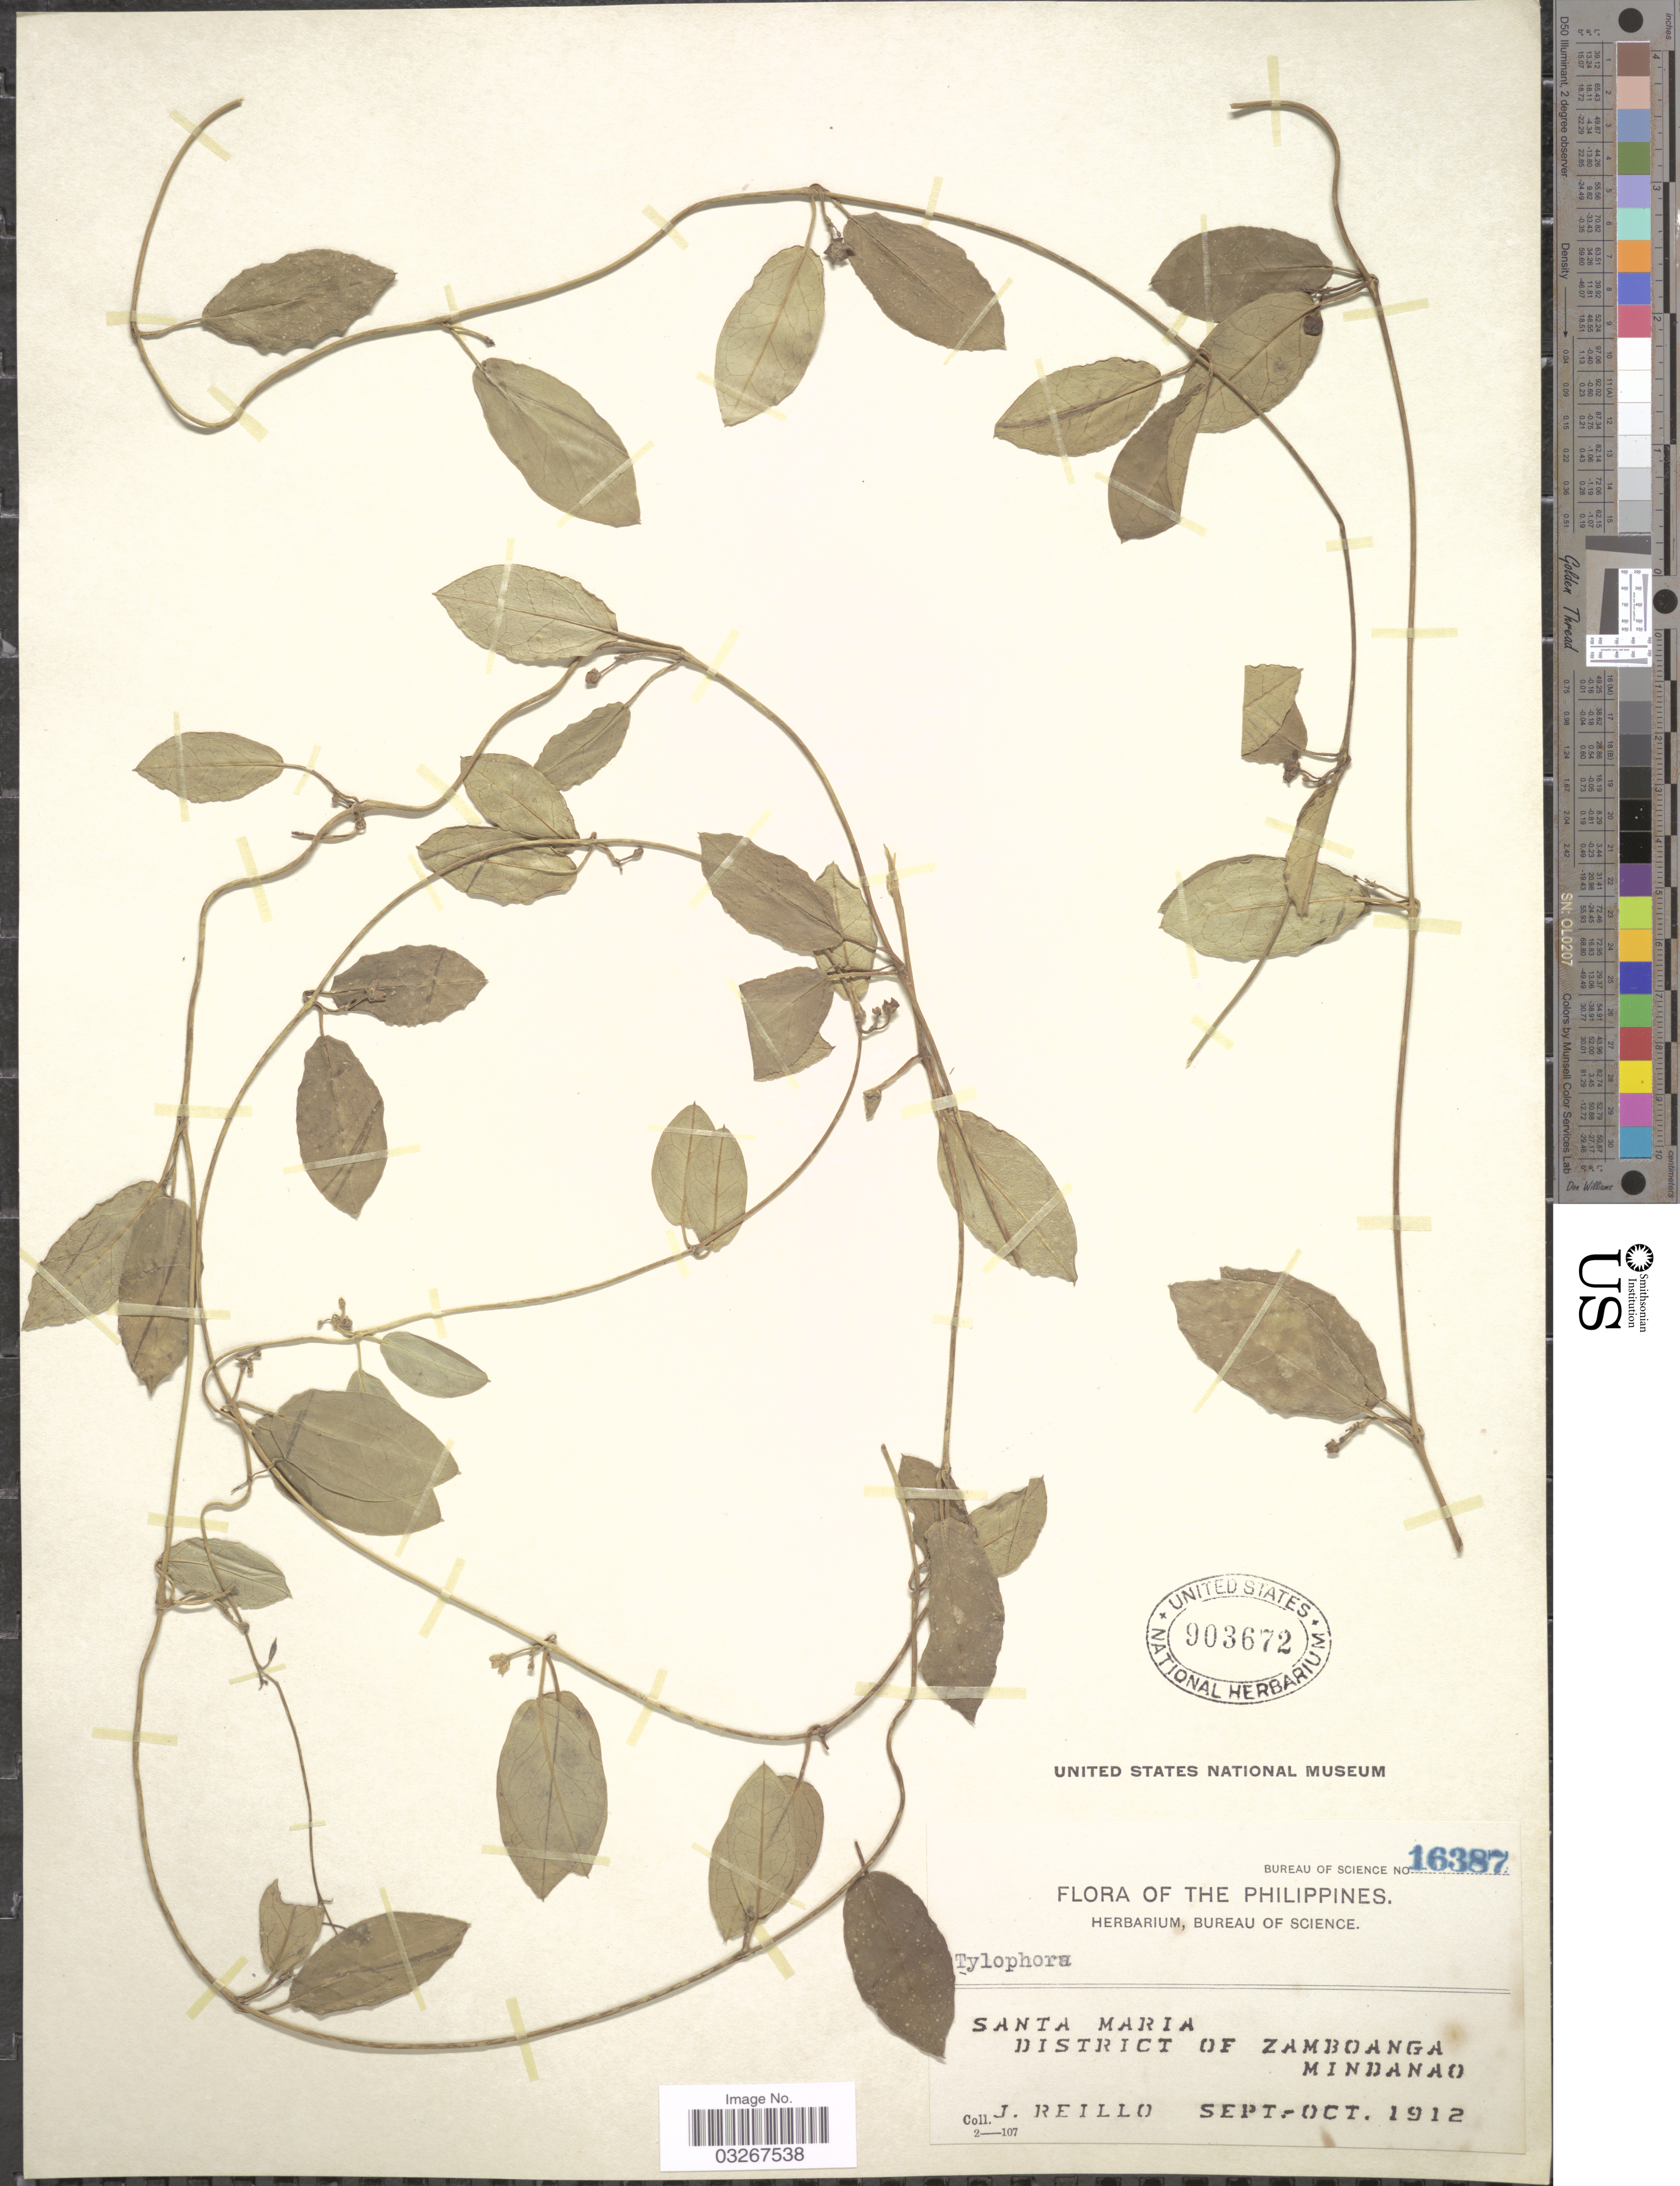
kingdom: Plantae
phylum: Tracheophyta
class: Magnoliopsida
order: Gentianales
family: Apocynaceae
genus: Tylophora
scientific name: Tylophora sp.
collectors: J. Reillo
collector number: Bureau of Science 16387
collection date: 1912-09/1912-10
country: Philippines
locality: Santa Maria, District of Zamboanga, Mindanao.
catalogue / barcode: US 903672